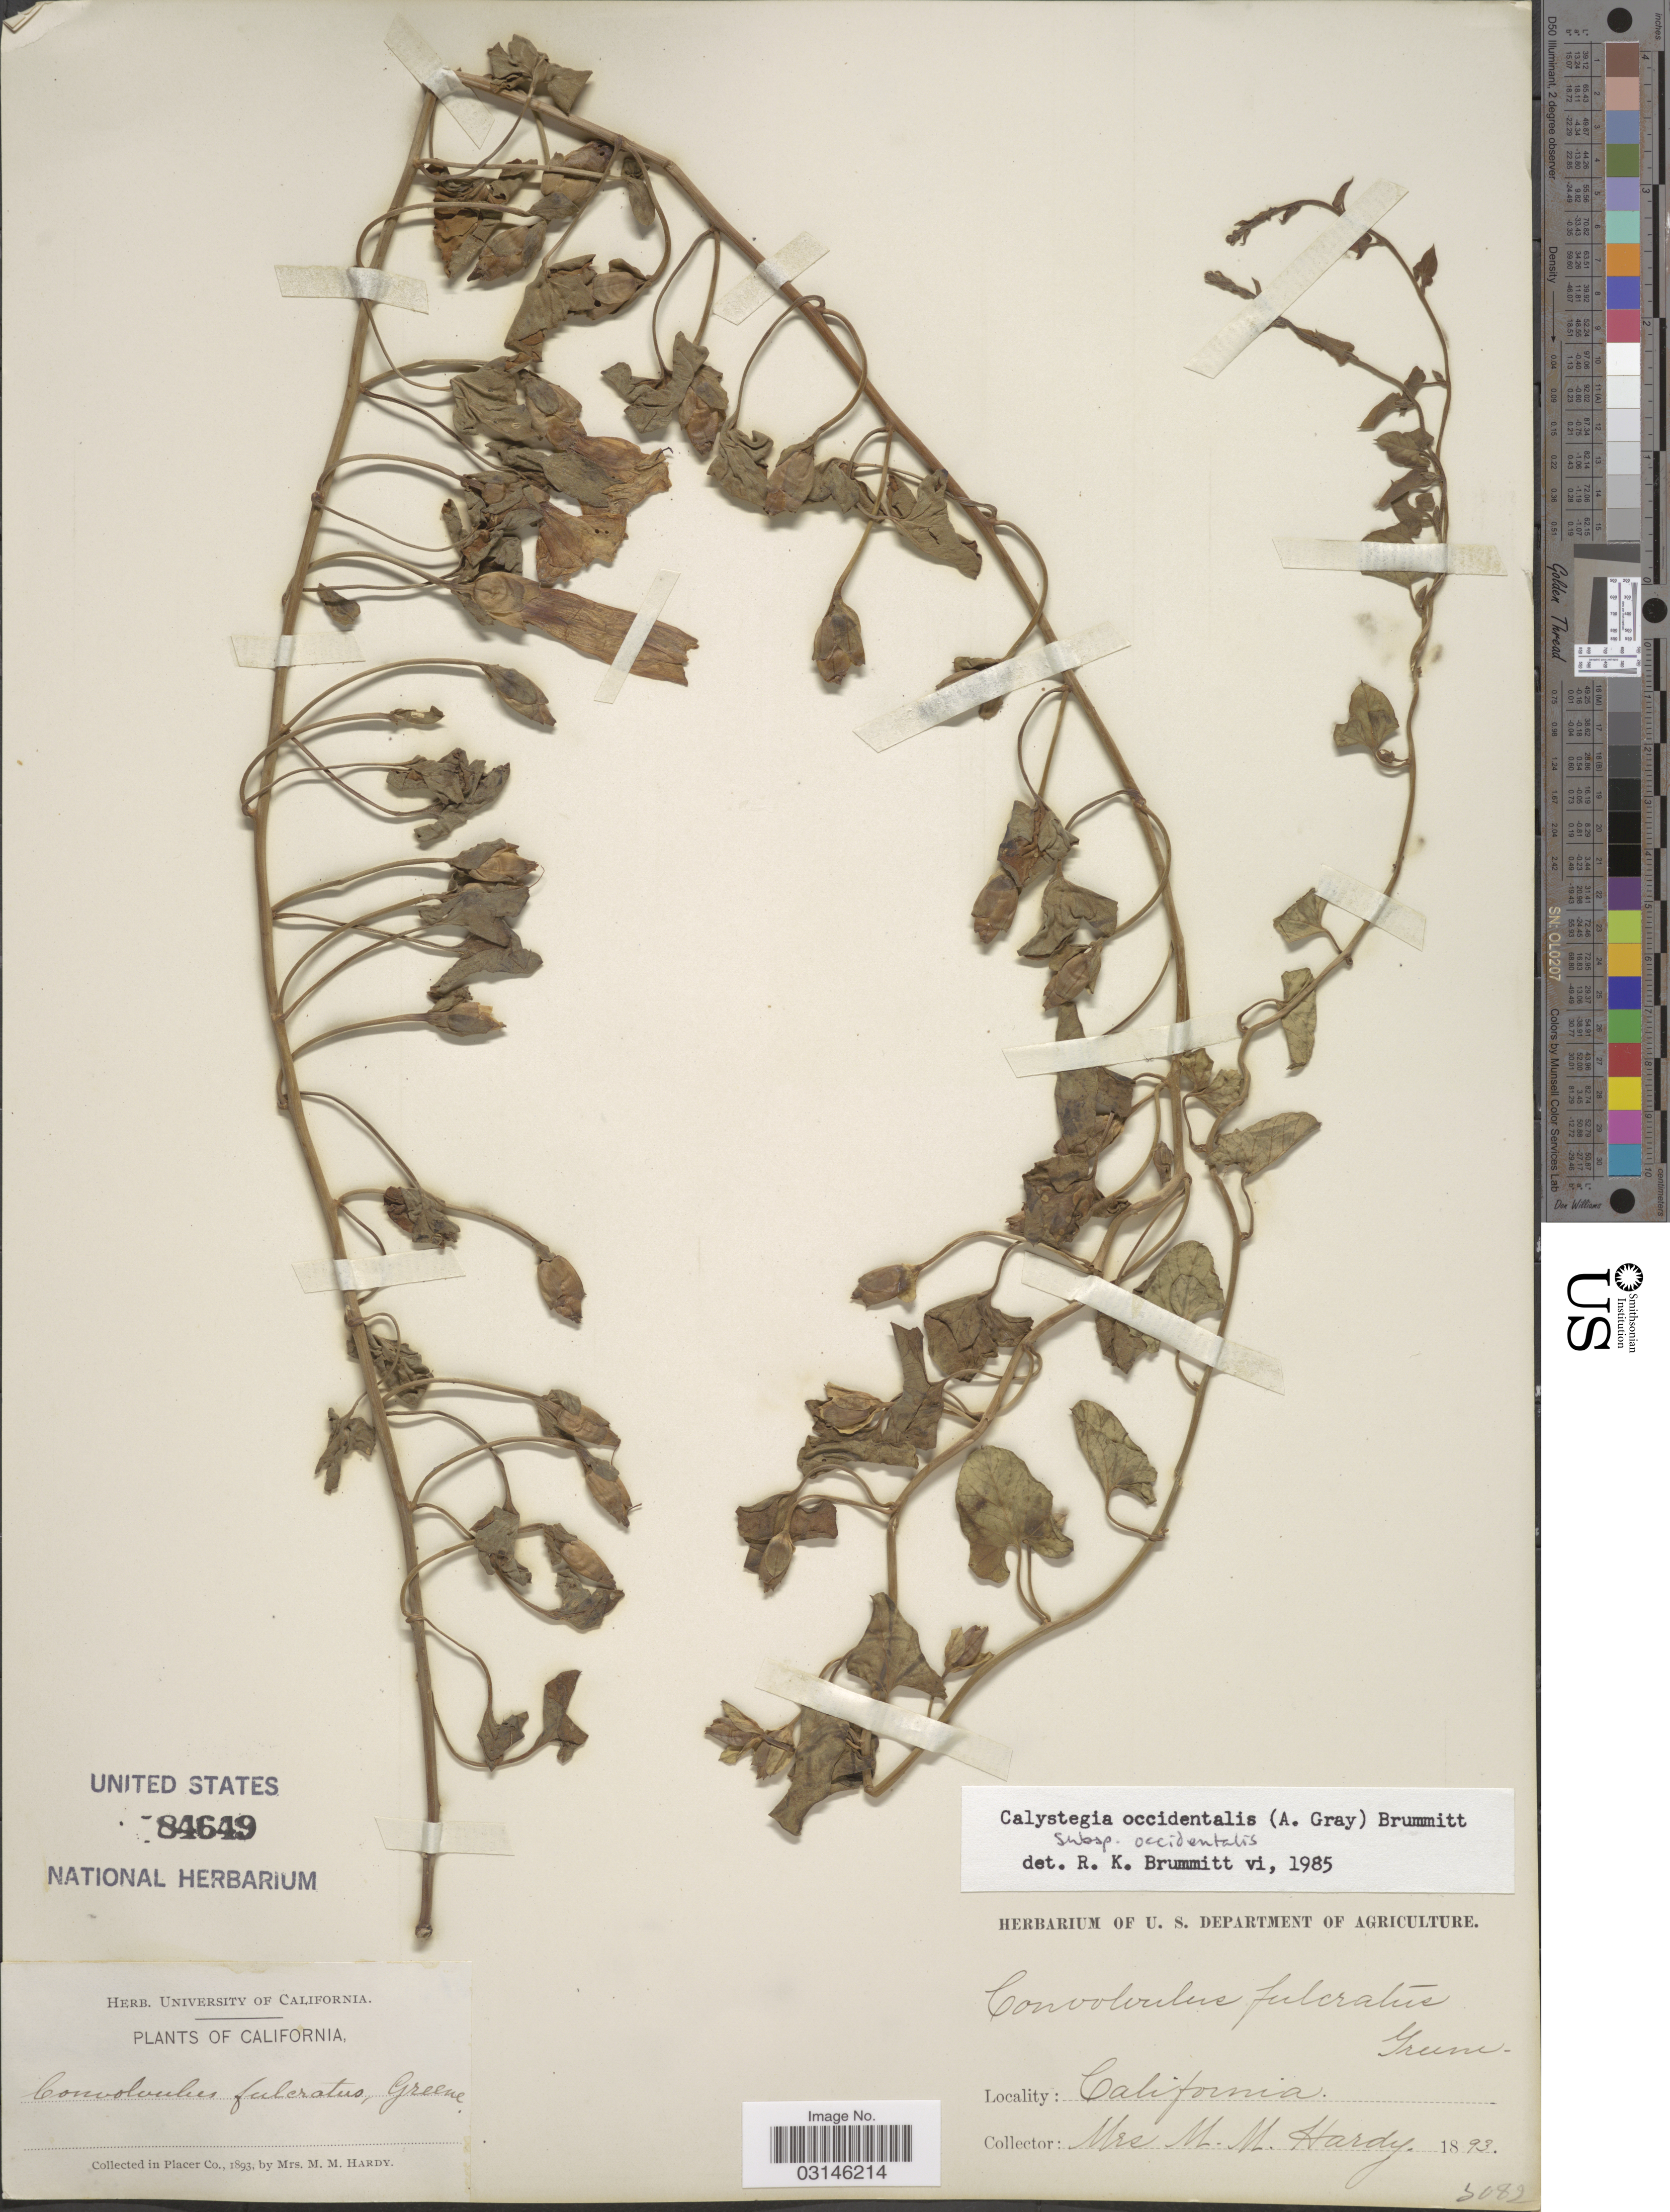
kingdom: Plantae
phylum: Tracheophyta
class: Magnoliopsida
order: Solanales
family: Convolvulaceae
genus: Calystegia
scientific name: Calystegia occidentalis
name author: (A. Gray) Brummitt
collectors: Mrs. M. M. Hardy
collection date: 1893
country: United States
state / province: California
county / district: Placer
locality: Placer Co.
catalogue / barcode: US 84649